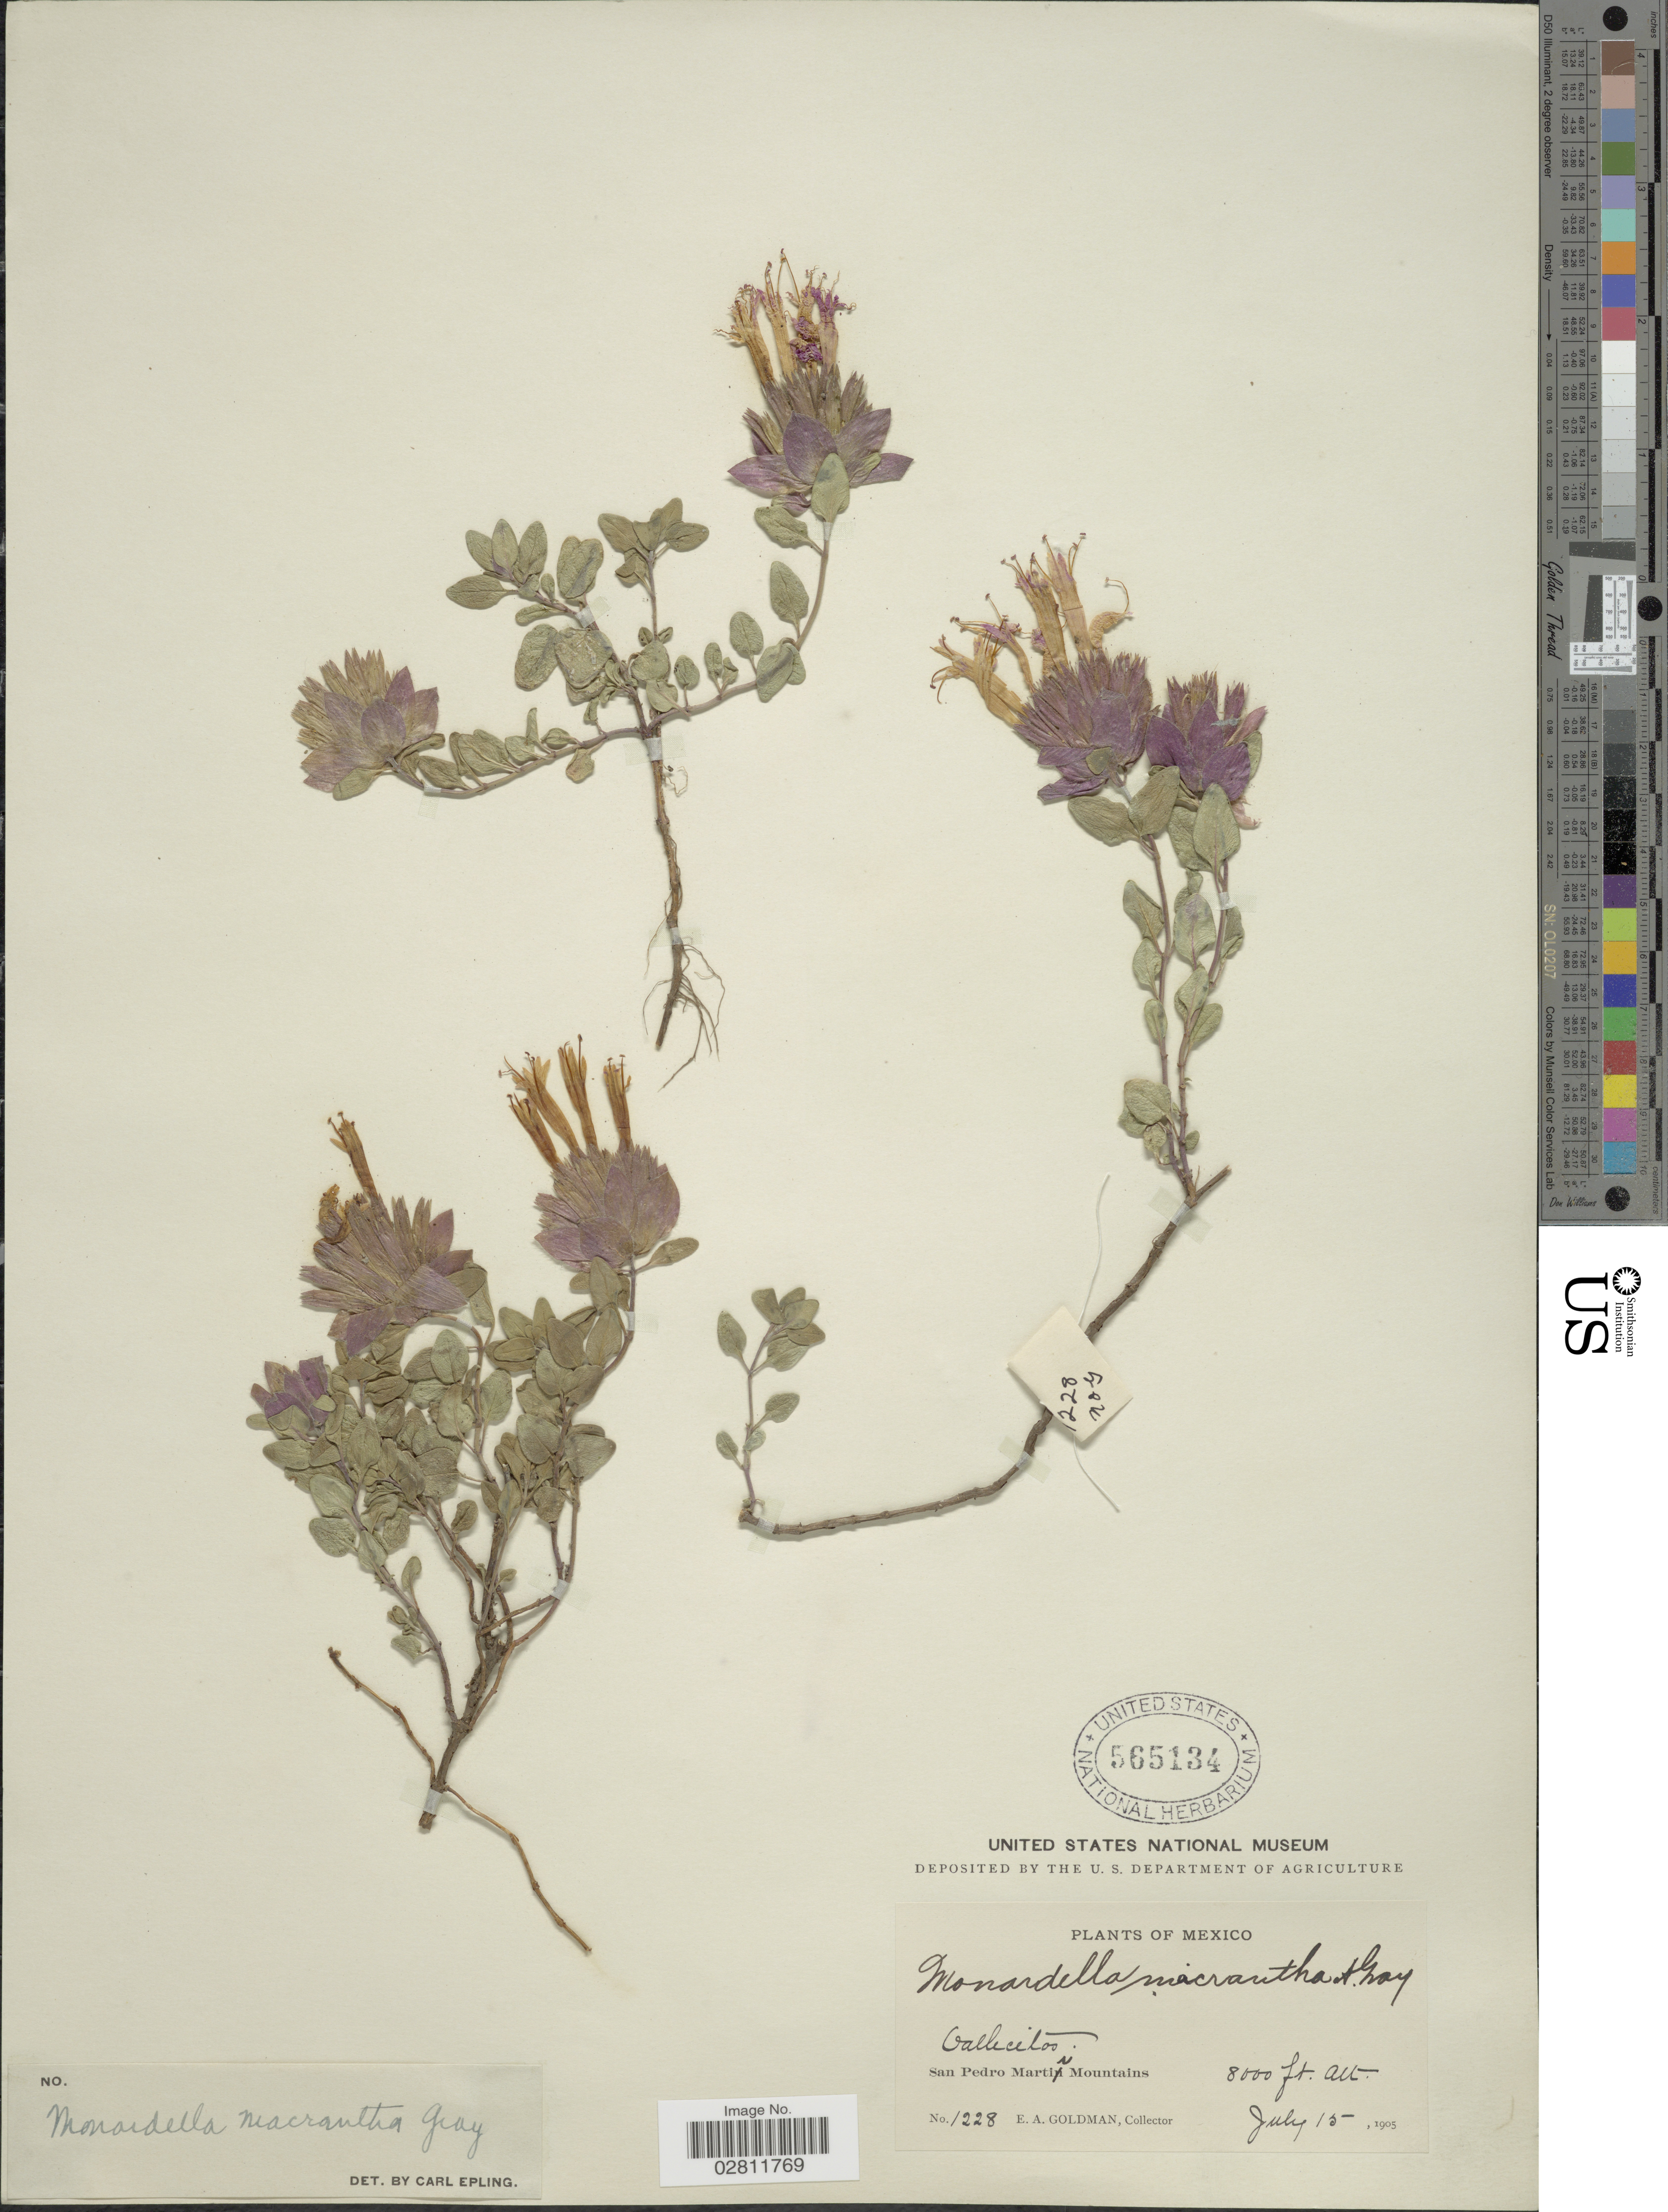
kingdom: Plantae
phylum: Tracheophyta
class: Magnoliopsida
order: Lamiales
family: Lamiaceae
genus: Monardella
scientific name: Monardella macrantha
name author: A. Gray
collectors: E. A. Goldman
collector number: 1228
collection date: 1905-07-15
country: Mexico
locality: Vallecitos. San Pedro Martir Mountains.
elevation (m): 2438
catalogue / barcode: US 565134